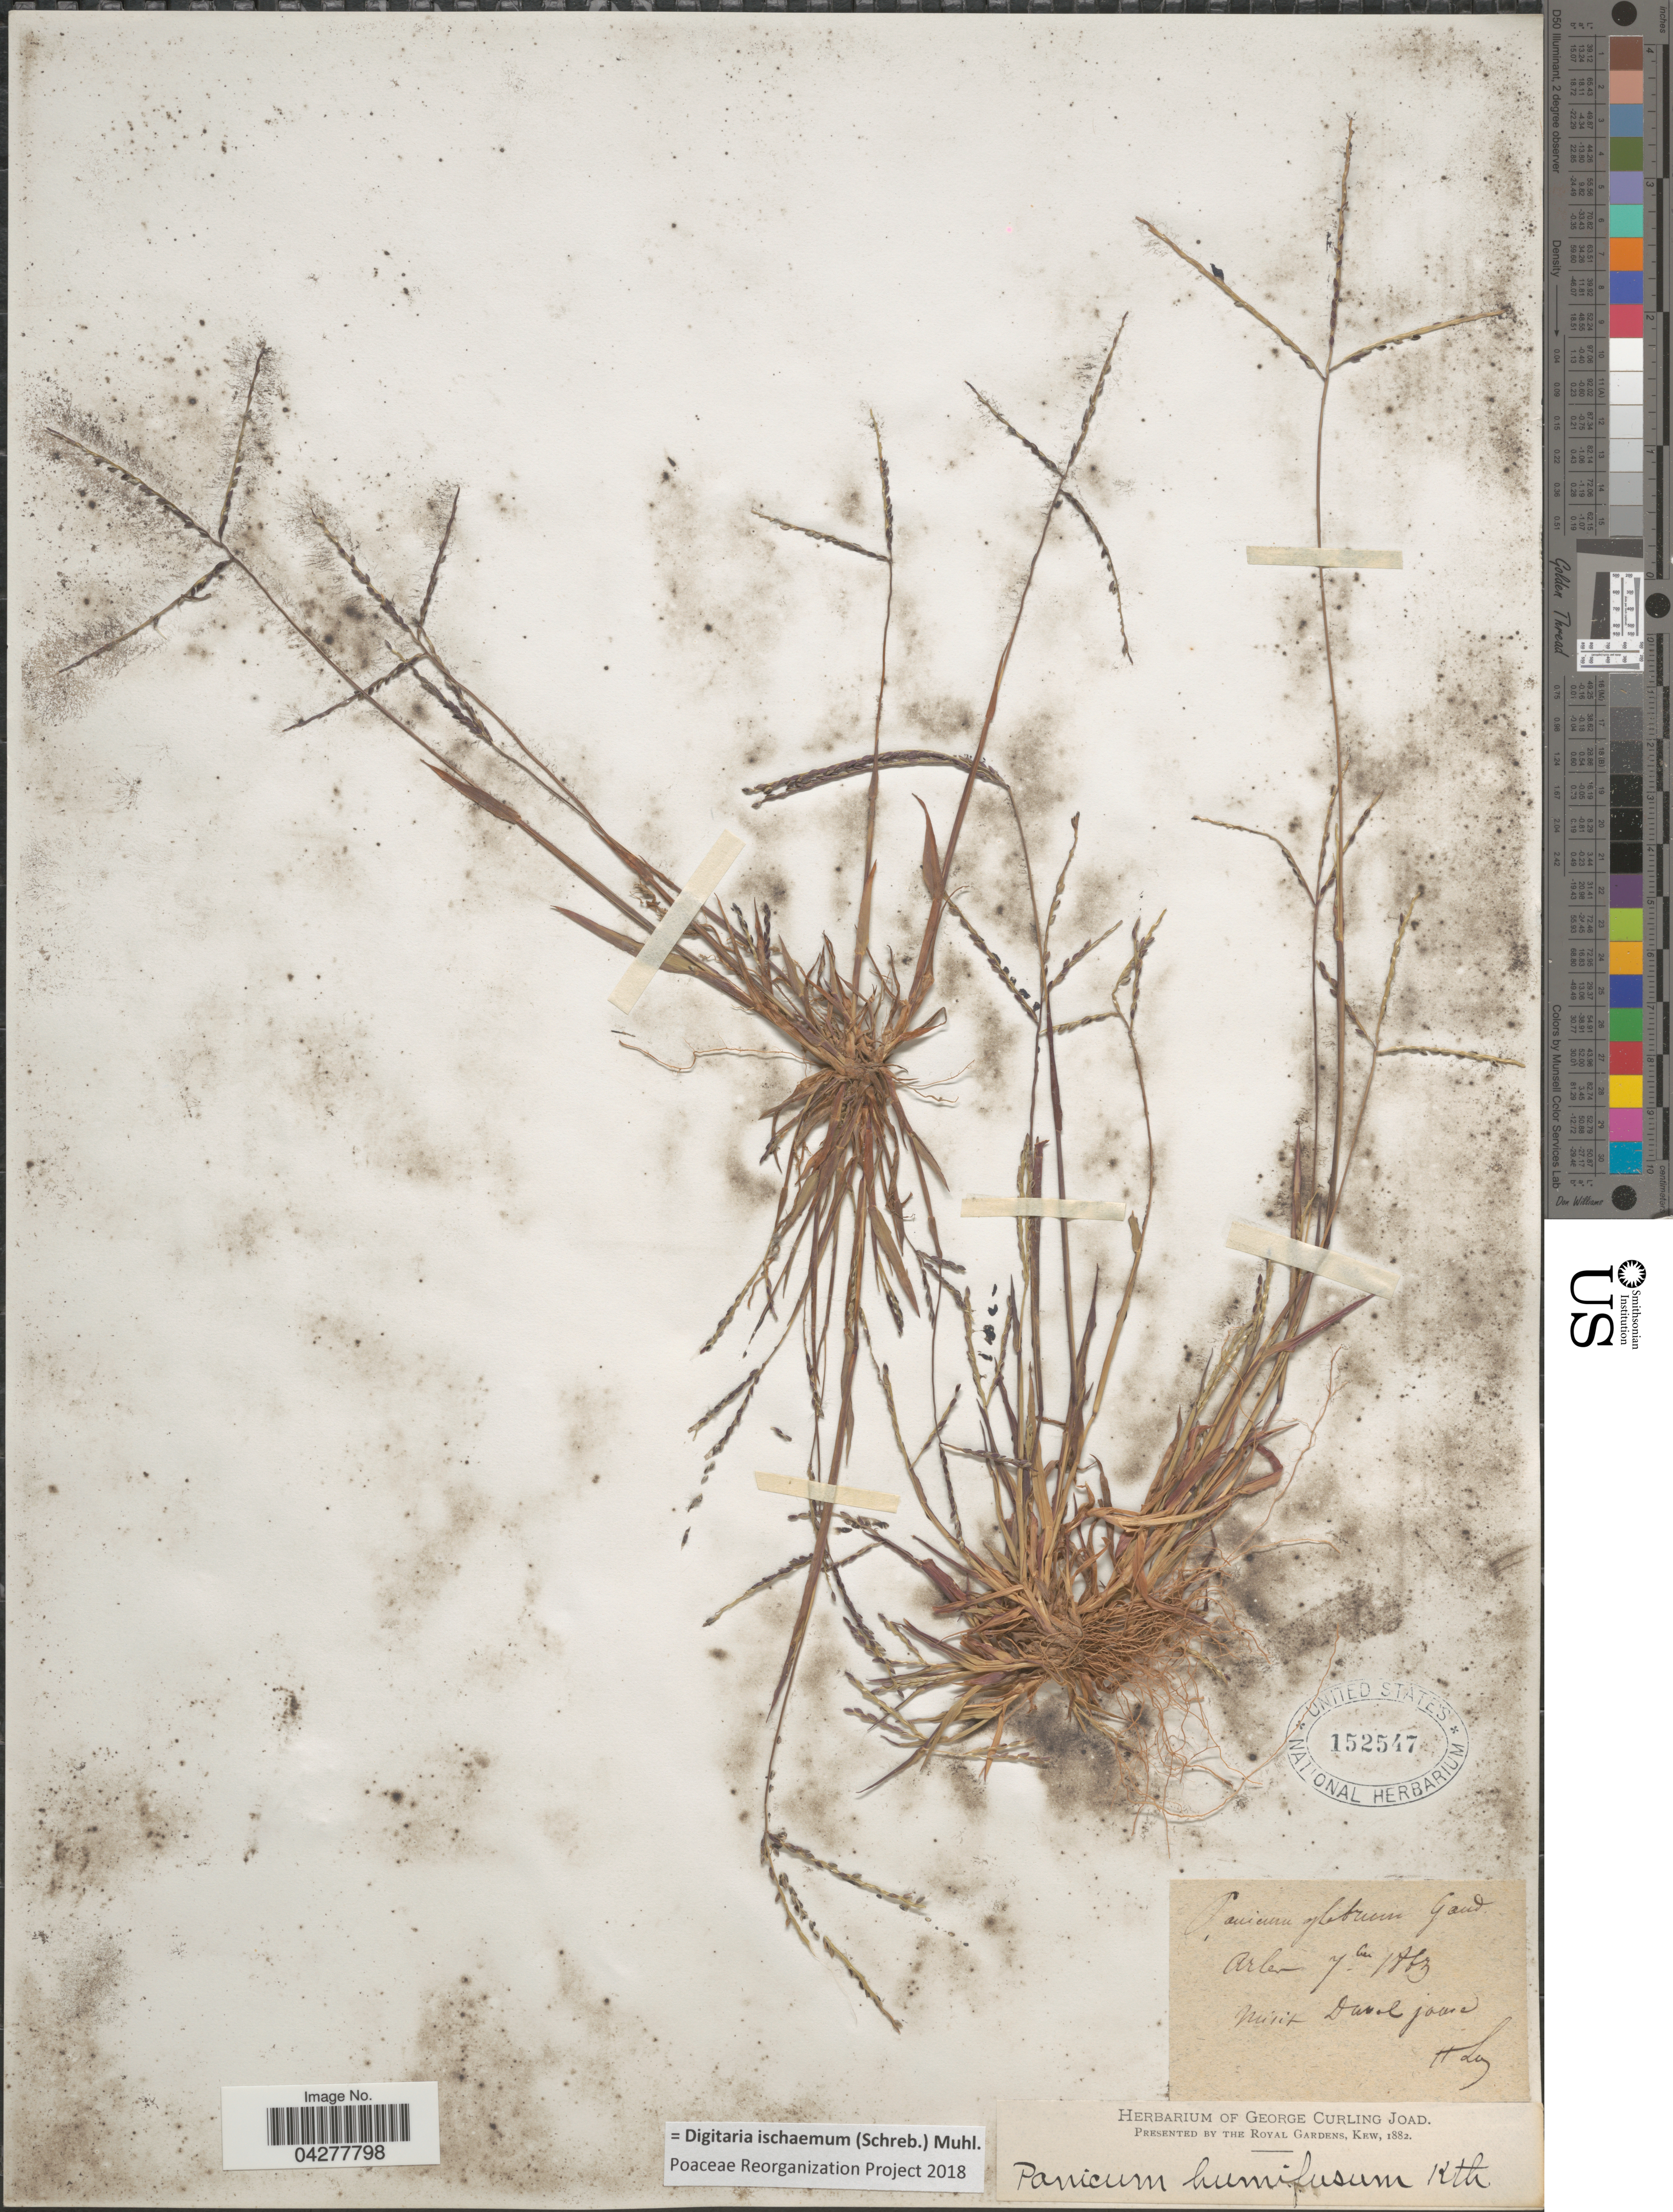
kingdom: Plantae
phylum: Tracheophyta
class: Liliopsida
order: Poales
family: Poaceae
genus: Digitaria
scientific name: Digitaria ischaemum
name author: (Schreber) Schreber ex Muhl.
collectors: H. Ly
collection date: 1863-09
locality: Arler.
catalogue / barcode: US 152547